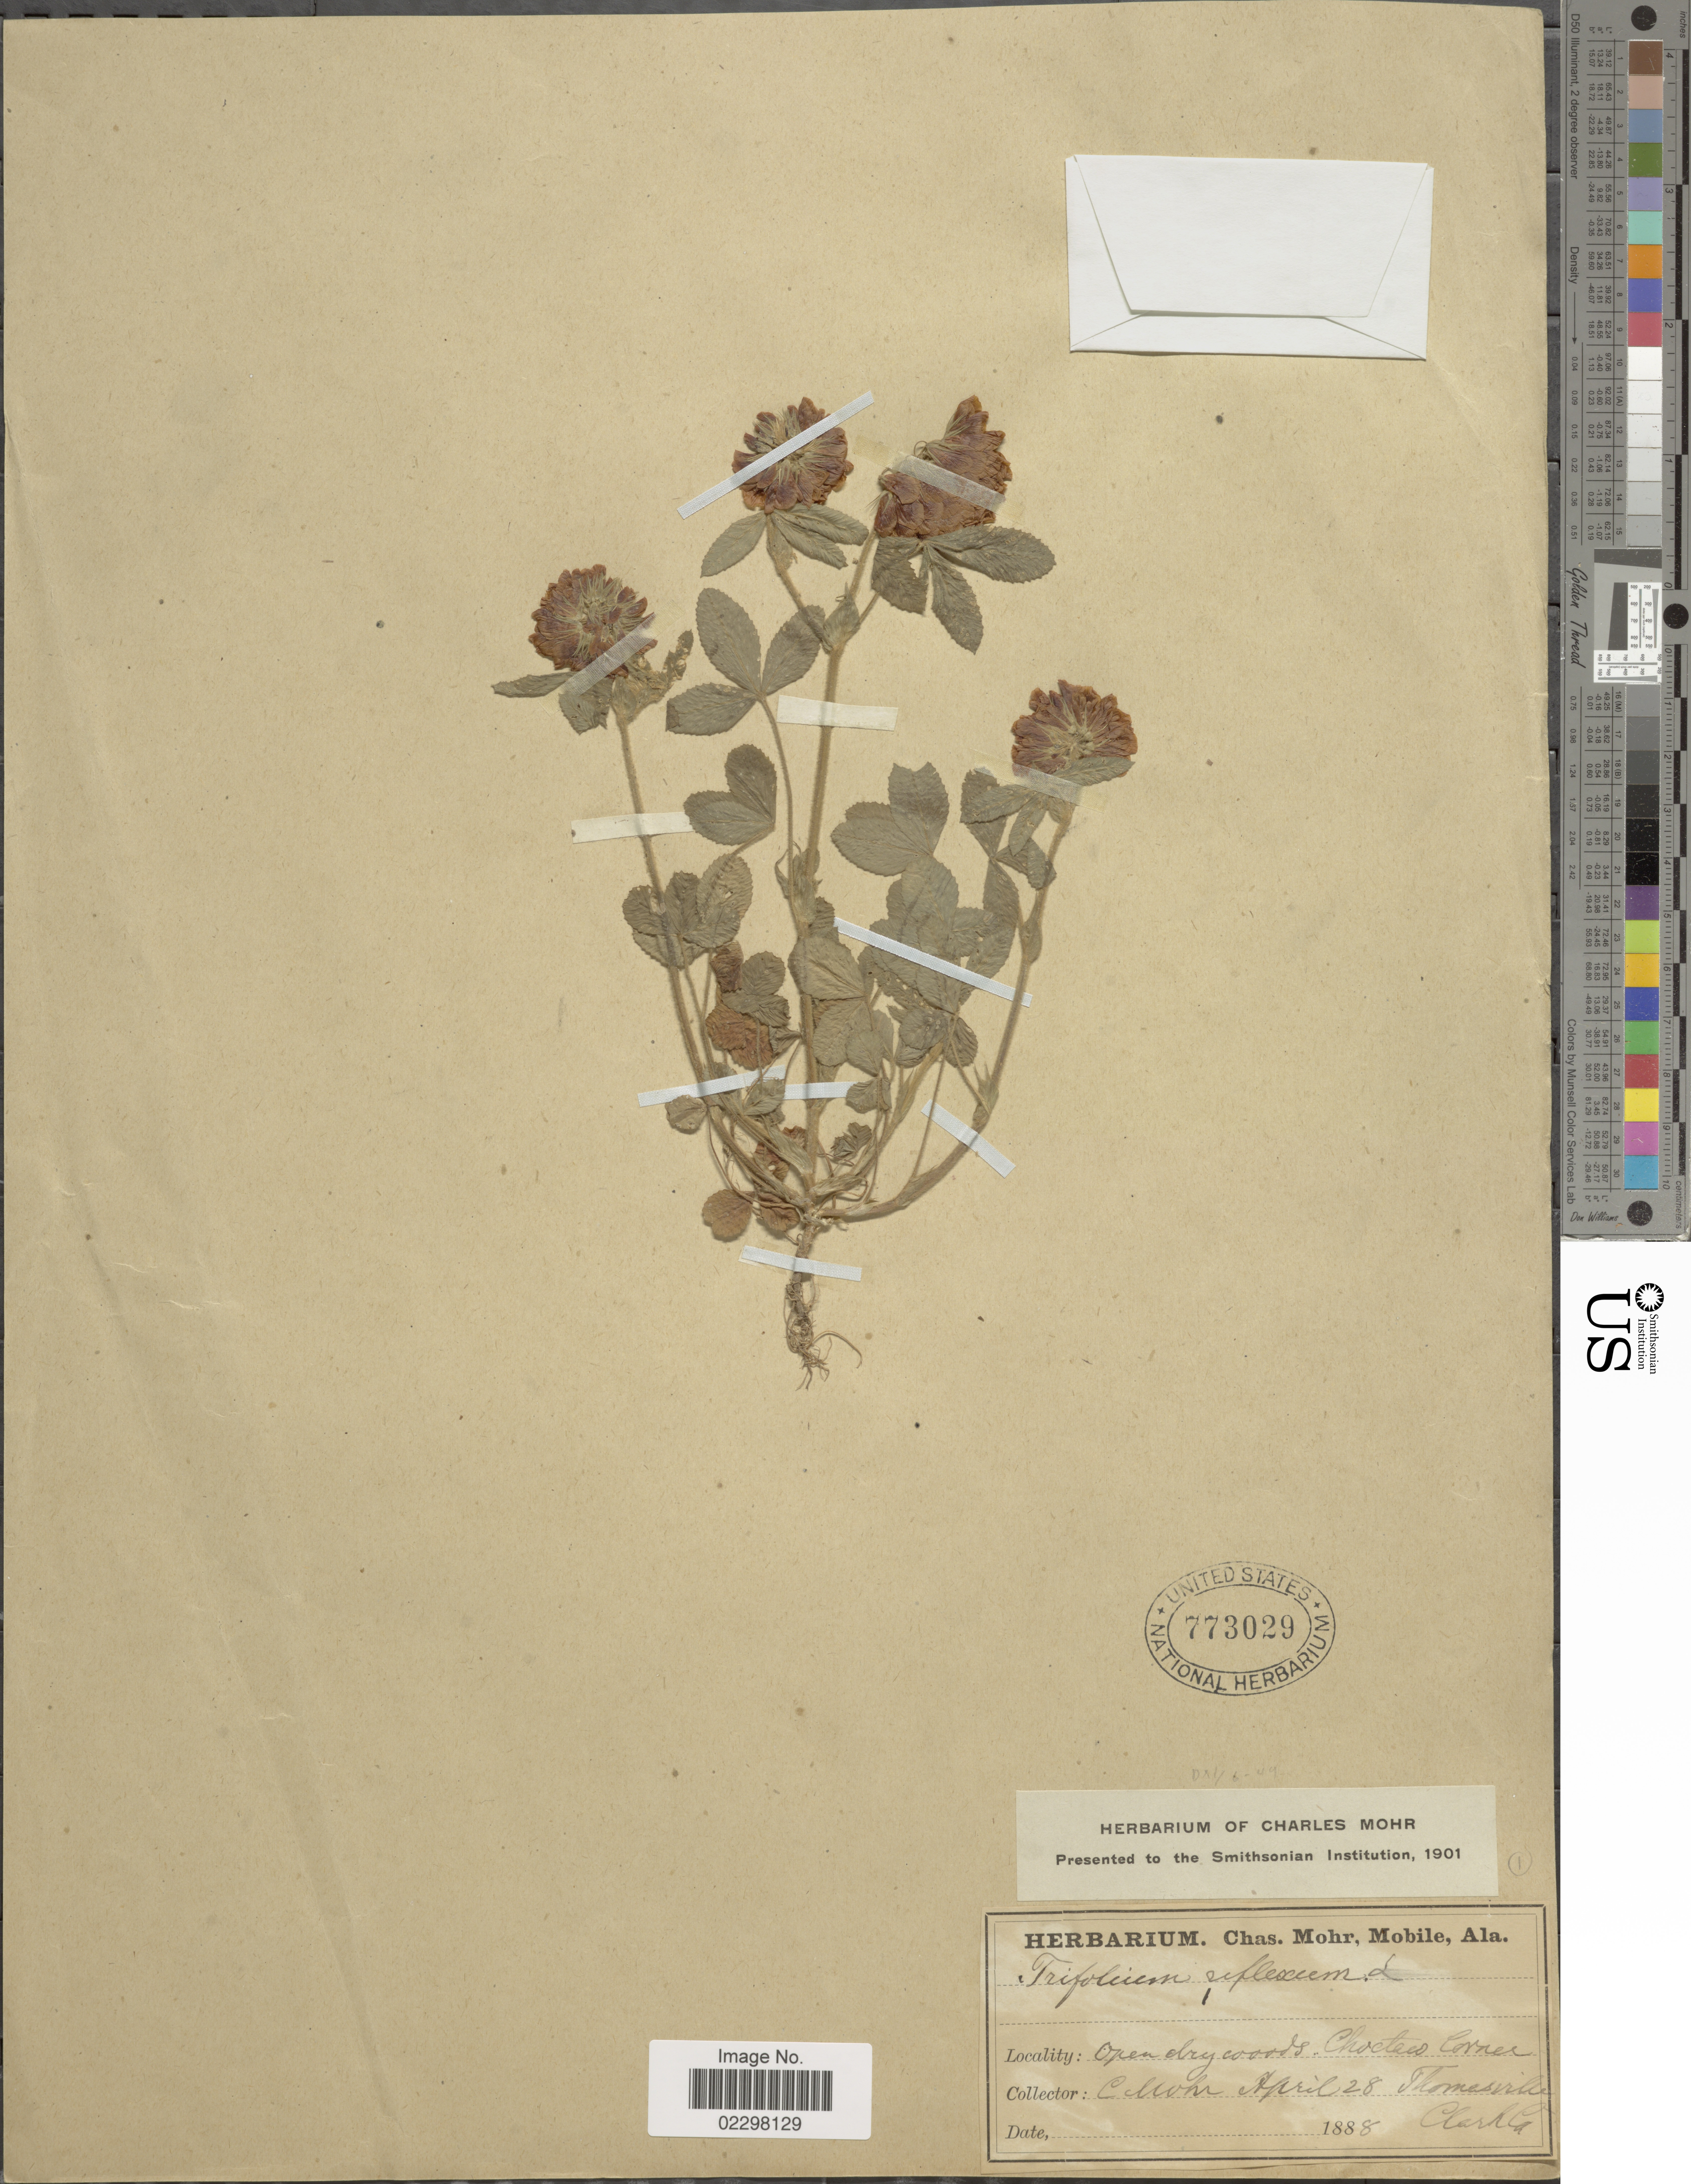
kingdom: Plantae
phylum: Tracheophyta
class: Magnoliopsida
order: Fabales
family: Fabaceae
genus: Trifolium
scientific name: Trifolium reflexum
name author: L.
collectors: Mohr, C. T. (herbarium)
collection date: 1888-04-28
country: United States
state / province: Alabama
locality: Open dry woods, Choctaw Corner, Thomasville, Clark Co.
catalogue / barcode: US 773029